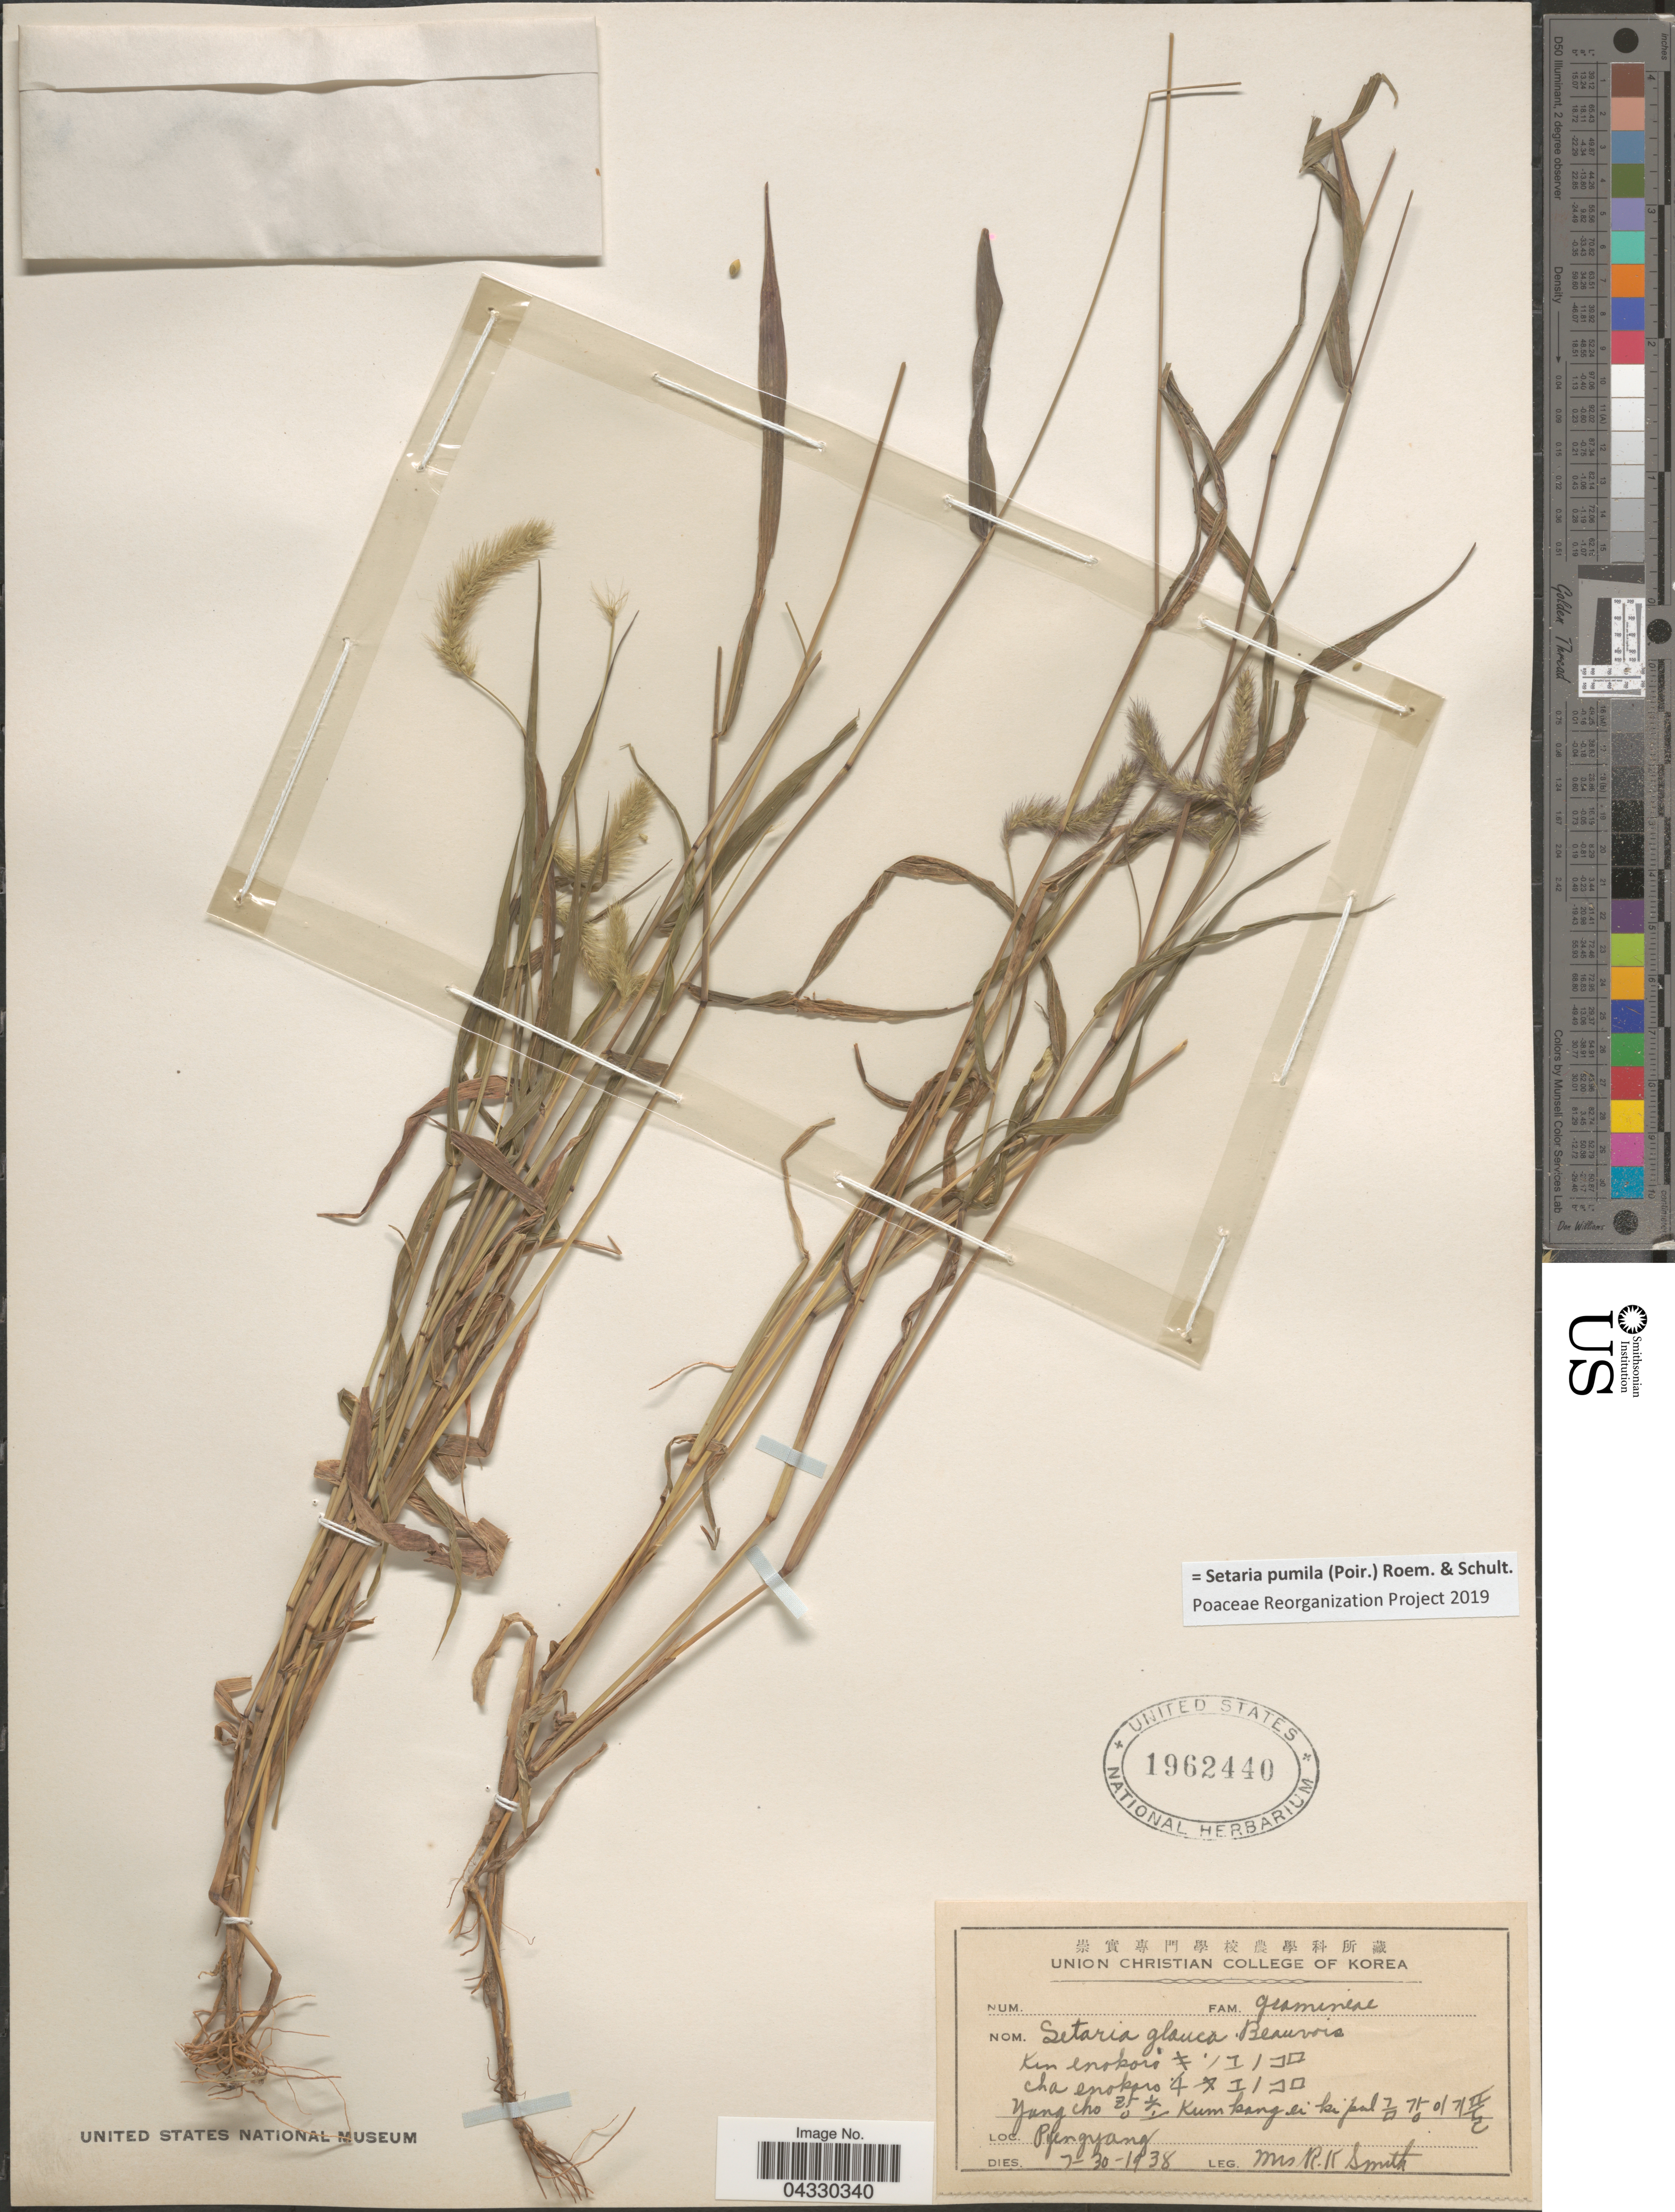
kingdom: Plantae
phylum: Tracheophyta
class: Liliopsida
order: Poales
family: Poaceae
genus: Setaria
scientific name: Setaria pumila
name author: (Poir.) Roem. & Schult.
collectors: Mrs. R. K. Smith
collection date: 1938-07-30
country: North Korea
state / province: P'yongyang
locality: Pyengyang.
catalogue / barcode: US 1962440